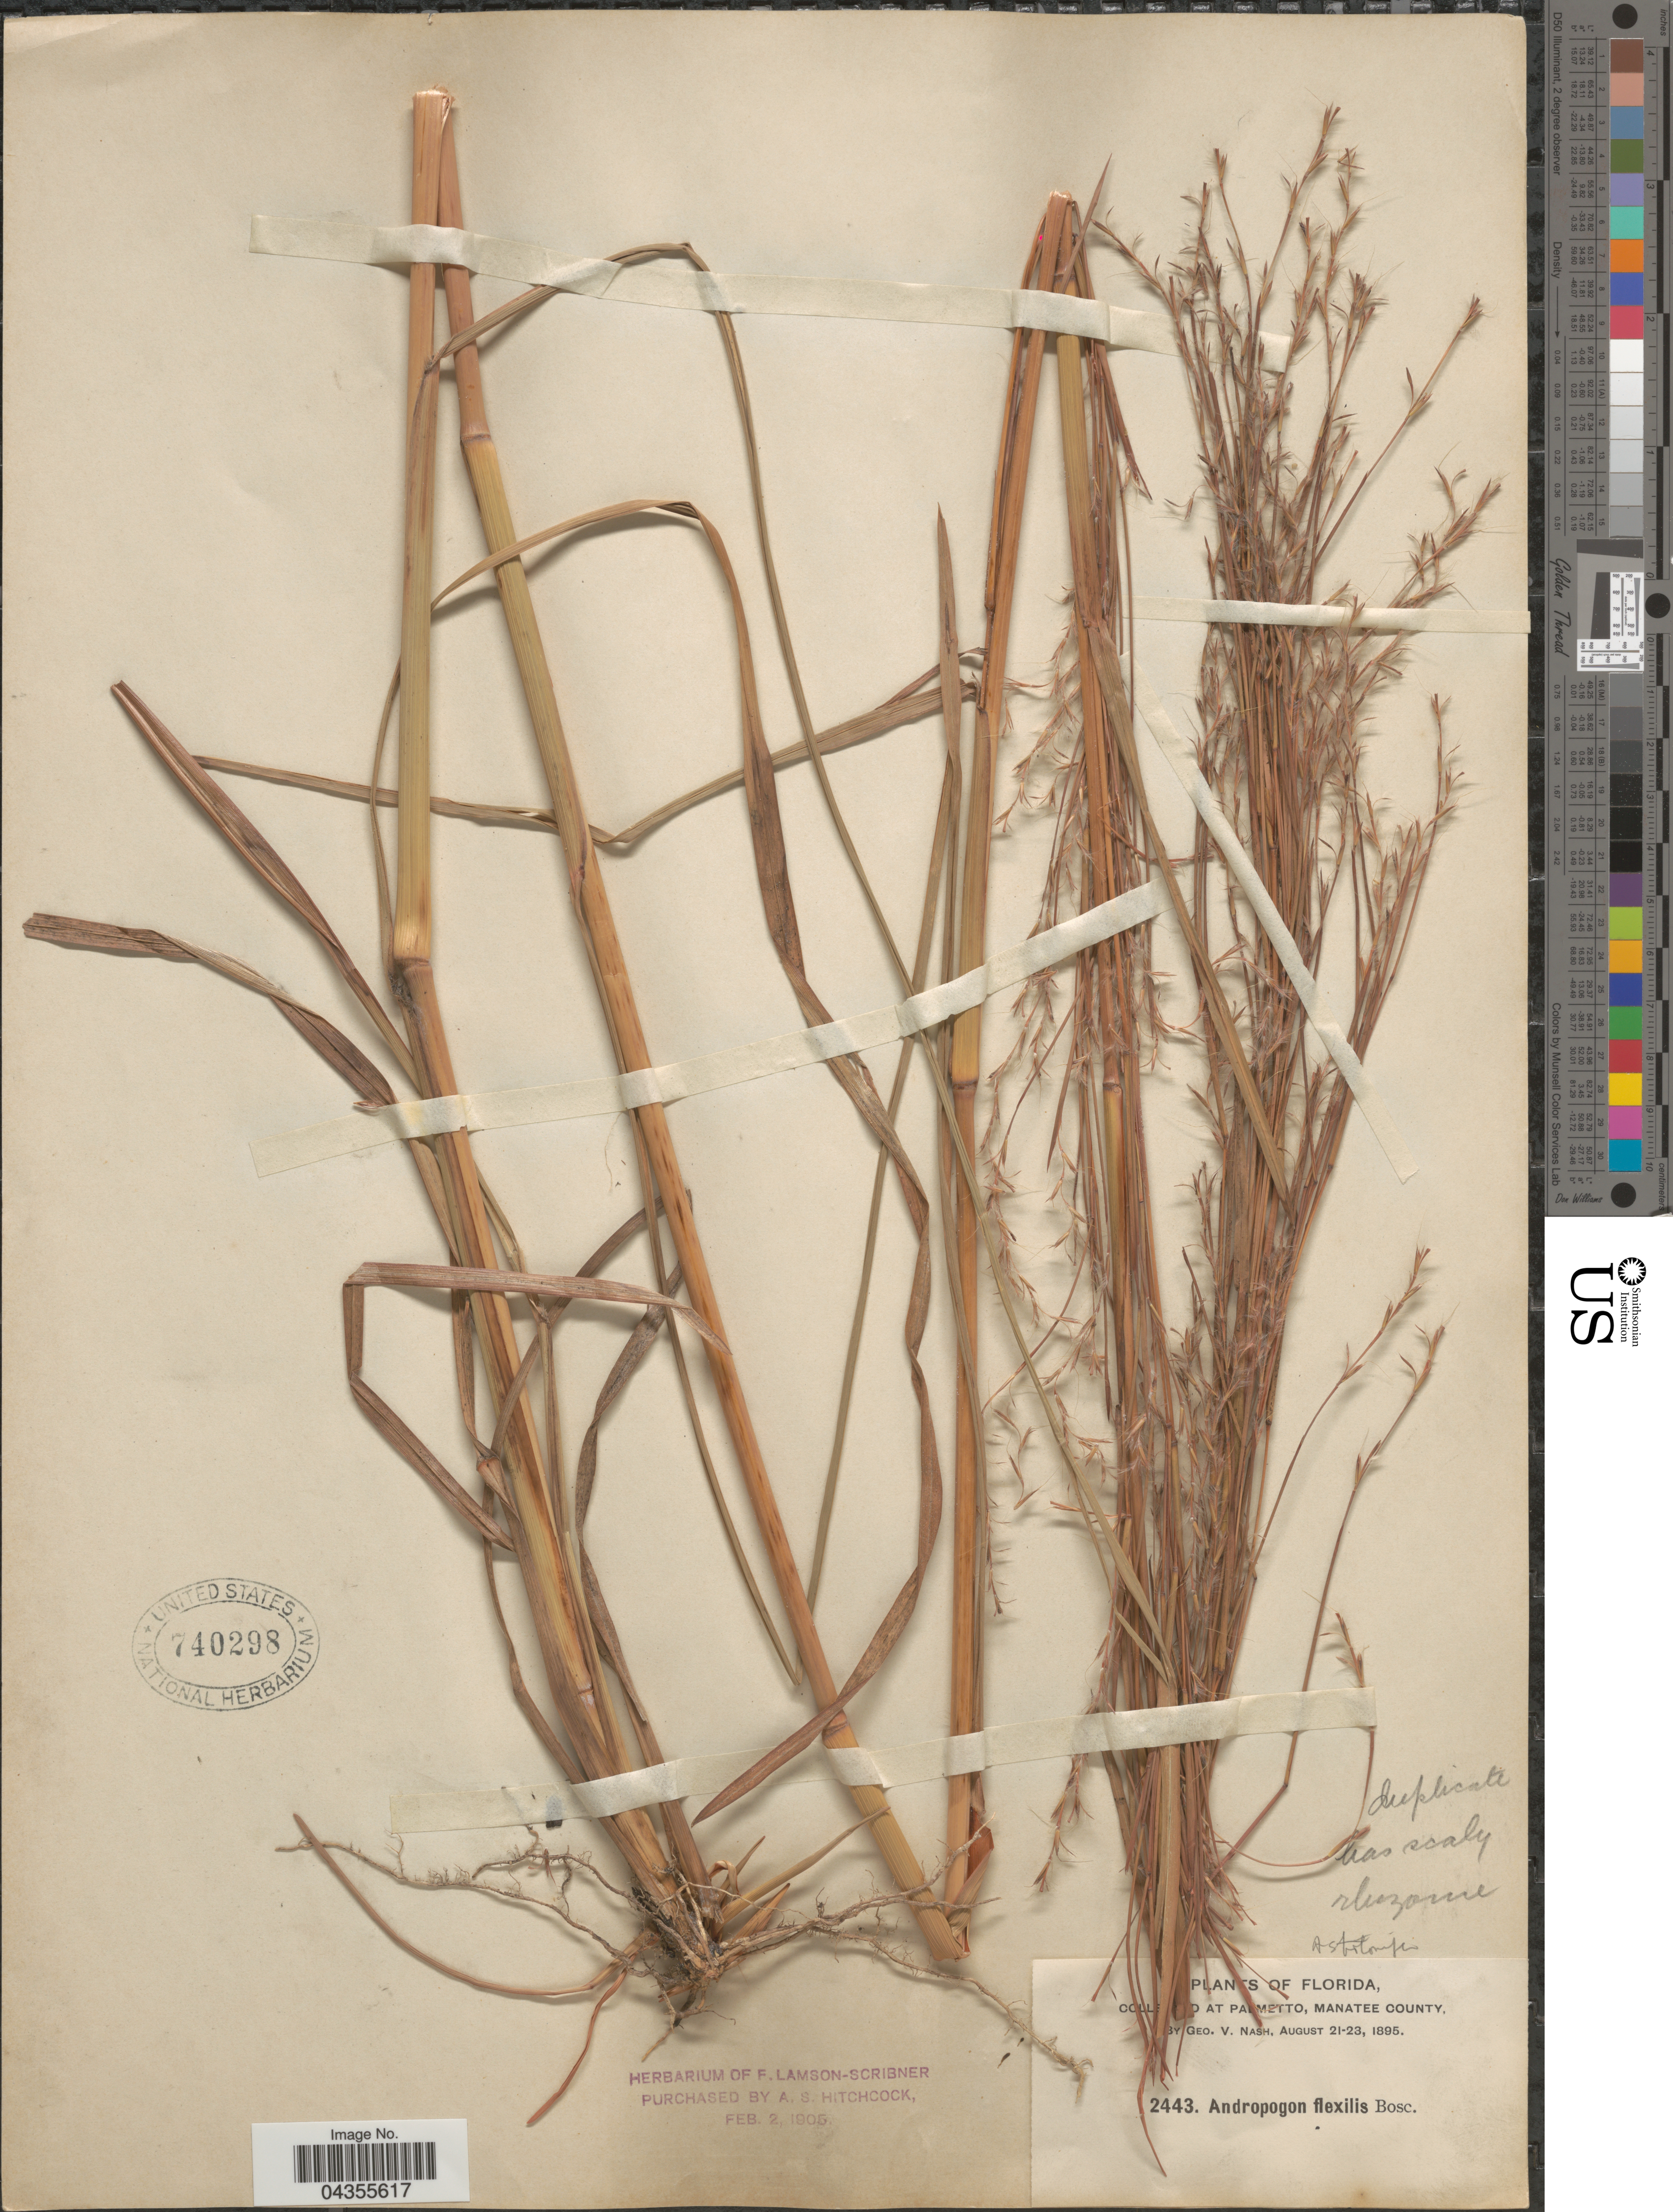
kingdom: Plantae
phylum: Tracheophyta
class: Liliopsida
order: Poales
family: Poaceae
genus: Schizachyrium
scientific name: Schizachyrium scoparium var. stoloniferum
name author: (Nash) Wipff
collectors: G. V. Nash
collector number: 2443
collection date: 1895-08-21/1895-08-23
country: United States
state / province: Florida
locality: At Palmetto, Manatee County.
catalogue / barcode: US 740298